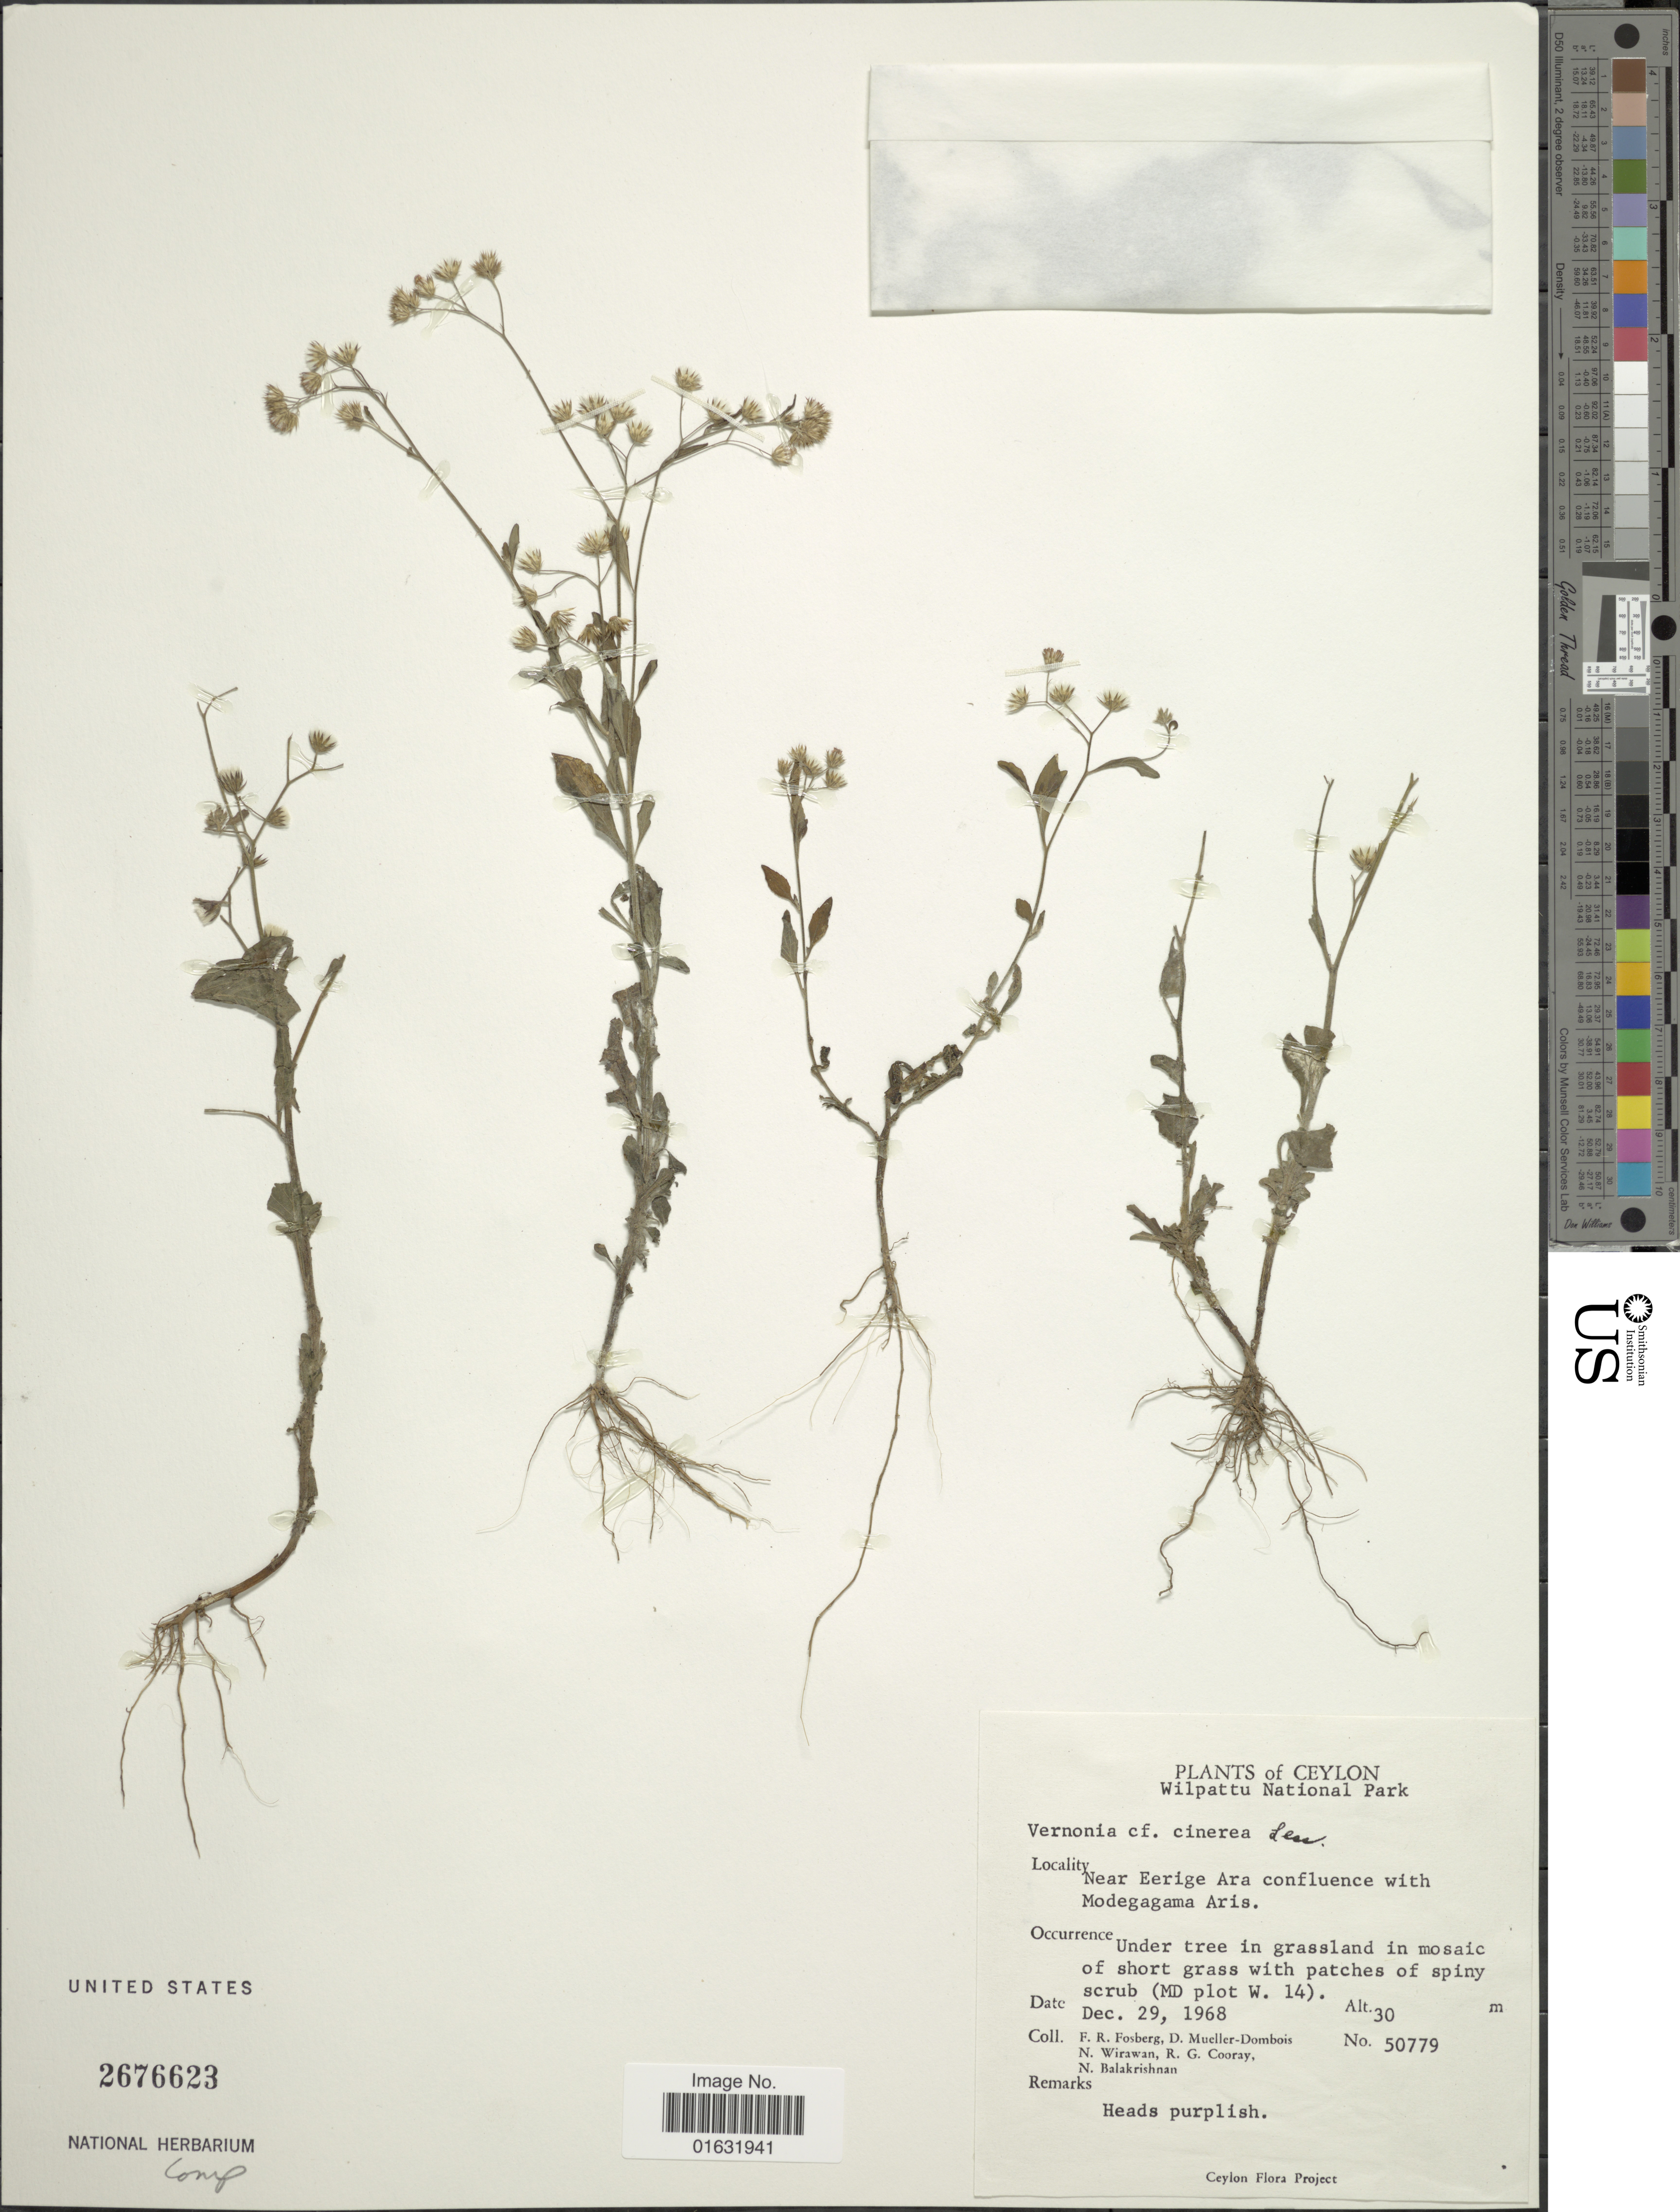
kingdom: Plantae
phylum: Tracheophyta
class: Magnoliopsida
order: Asterales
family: Asteraceae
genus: Cyanthillium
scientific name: Cyanthillium cinereum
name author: (L.) H. Rob.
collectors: F. R. Fosberg, D. Meuller-Dombois, N. Wirawan, R. Cooray & N. Balakrishnan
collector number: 50779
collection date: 1968-12-29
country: Sri Lanka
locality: Ceylon, Wilpattu National Park, near Eerige Ara Confluence with Modegagama Aris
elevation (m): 30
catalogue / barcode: US 2676623